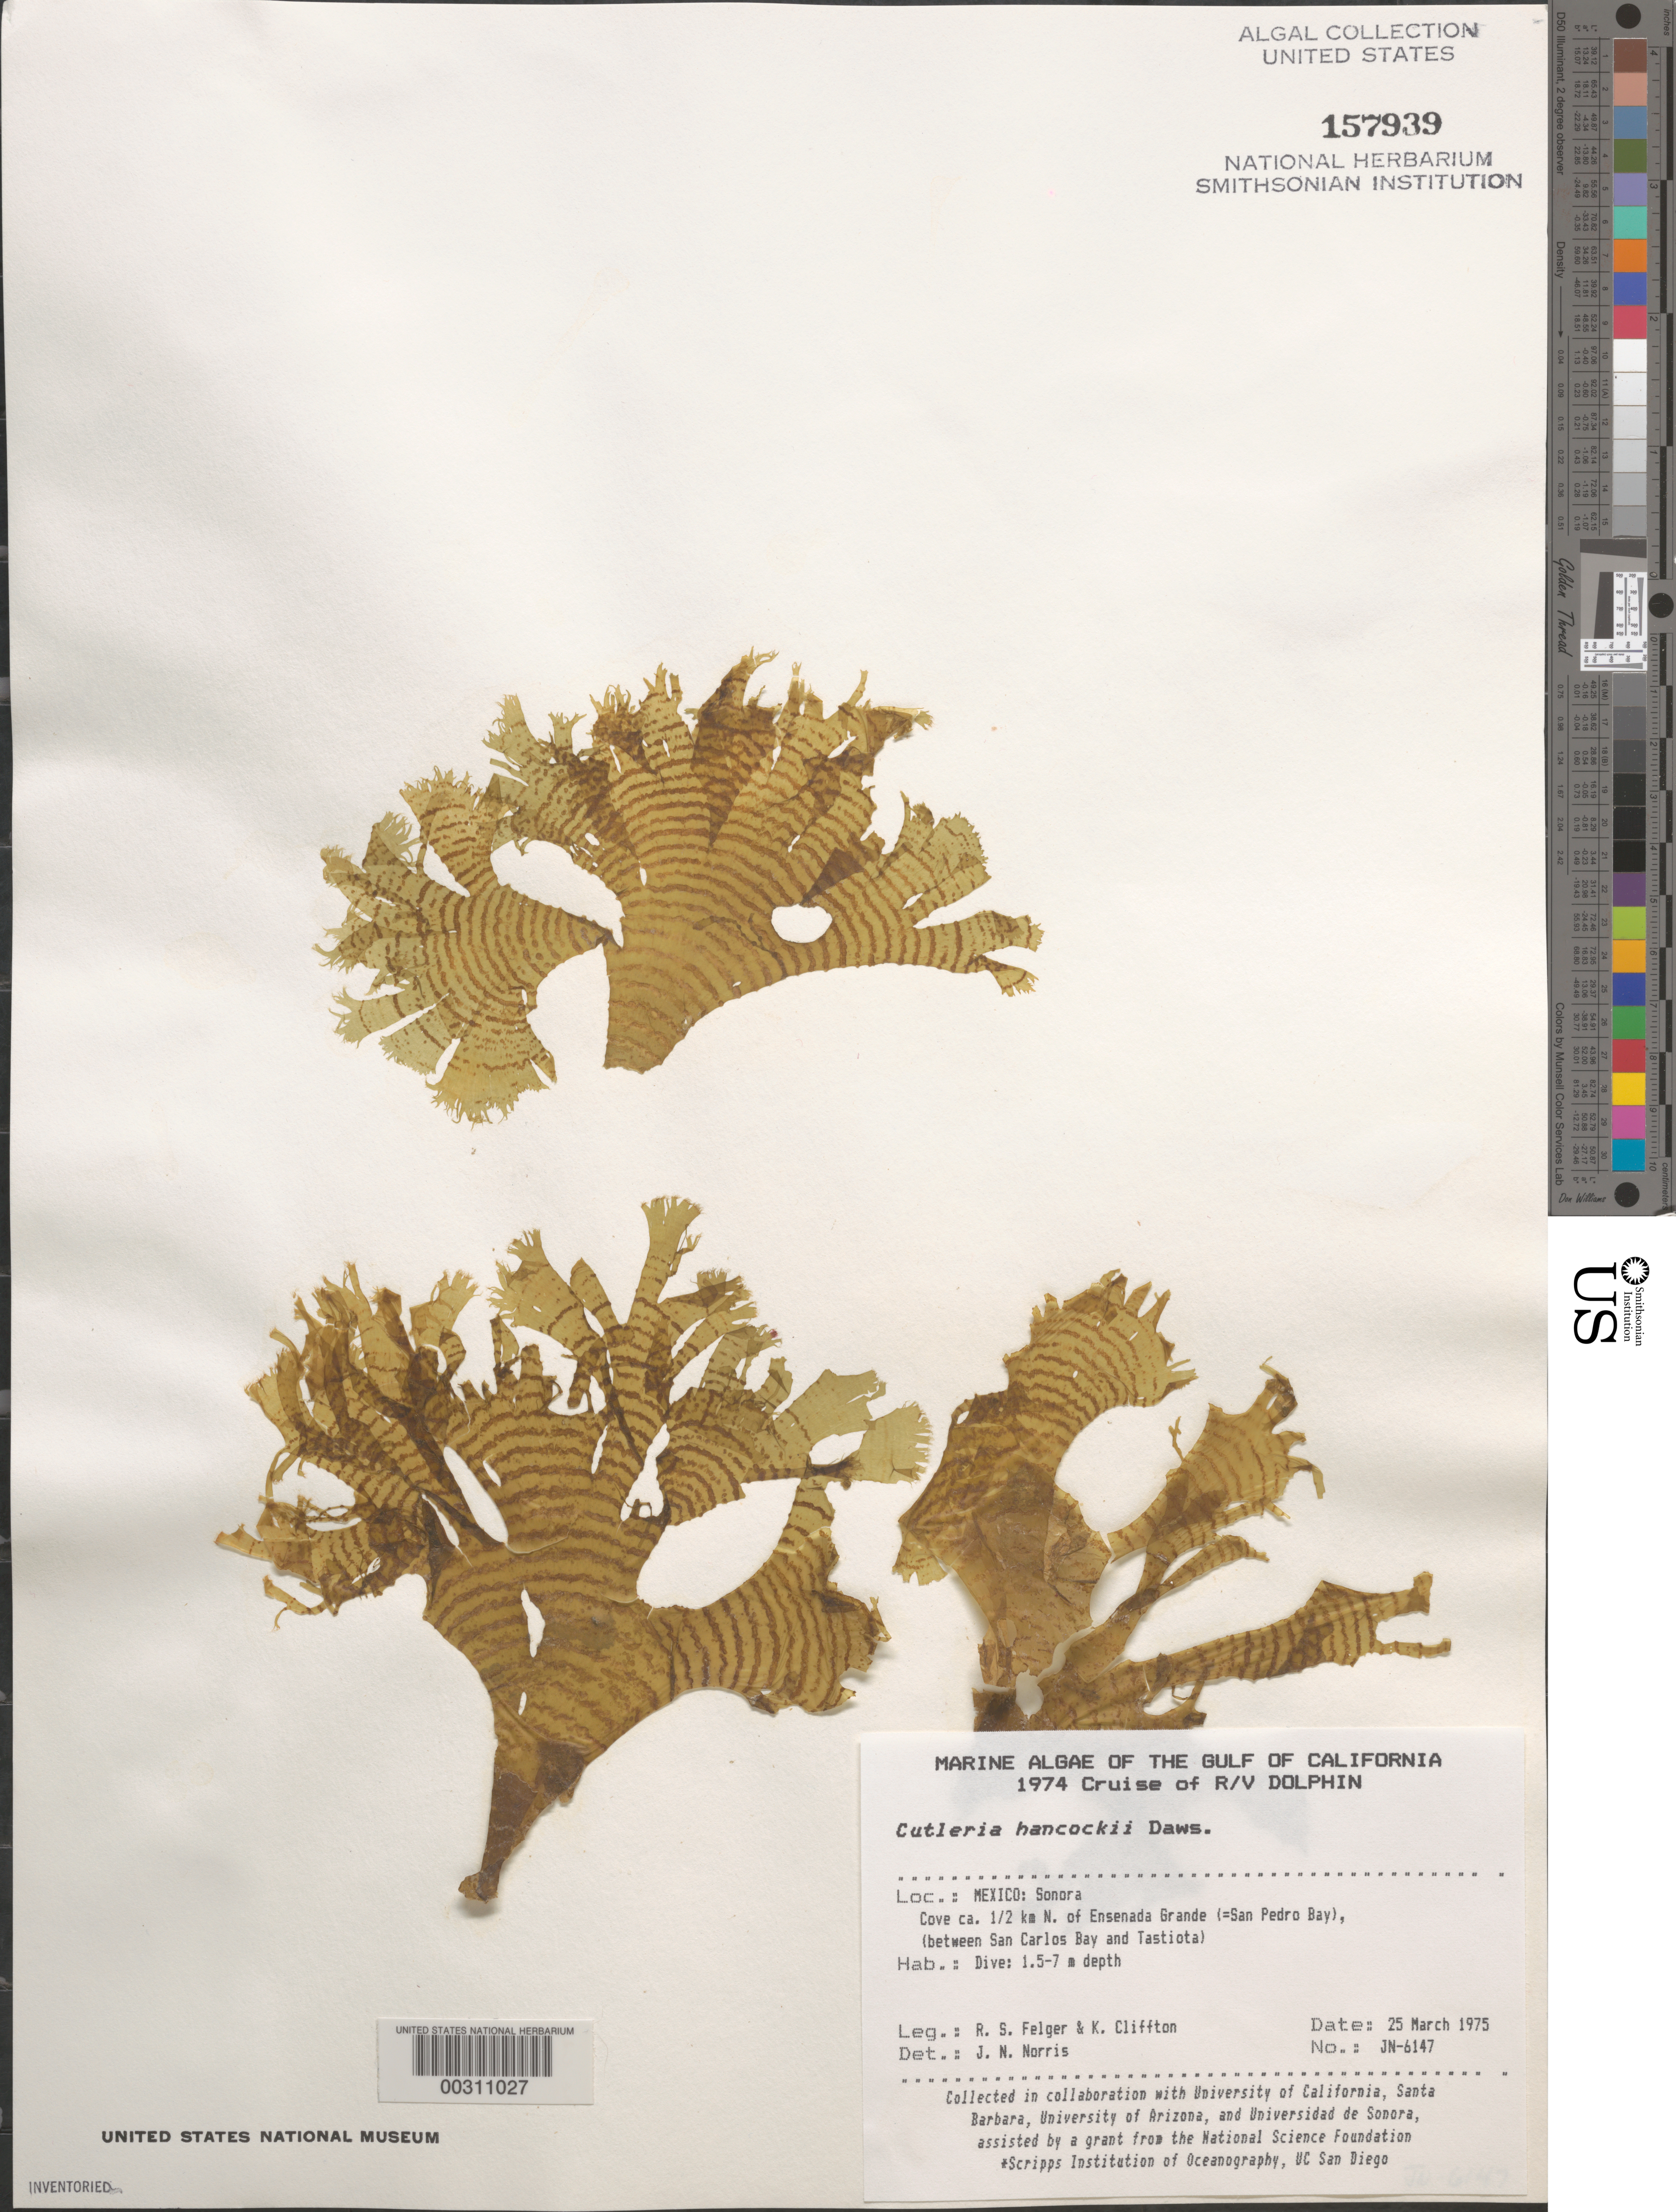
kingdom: Chromista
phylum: Ochrophyta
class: Phaeophyceae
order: Cutleriales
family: Cutleriaceae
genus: Cutleria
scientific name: Cutleria hancockii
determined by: Norris, James N.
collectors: R. S. Felger & K. Cliffton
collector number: Jn-6147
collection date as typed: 25 Mar 1975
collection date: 1975-03-25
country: Mexico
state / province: Sonora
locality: Between Bahia San Carlos and Tastiota, ca. 0.5 km north of Ensenada Grande (Bahia San Pedro)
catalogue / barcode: US 157939